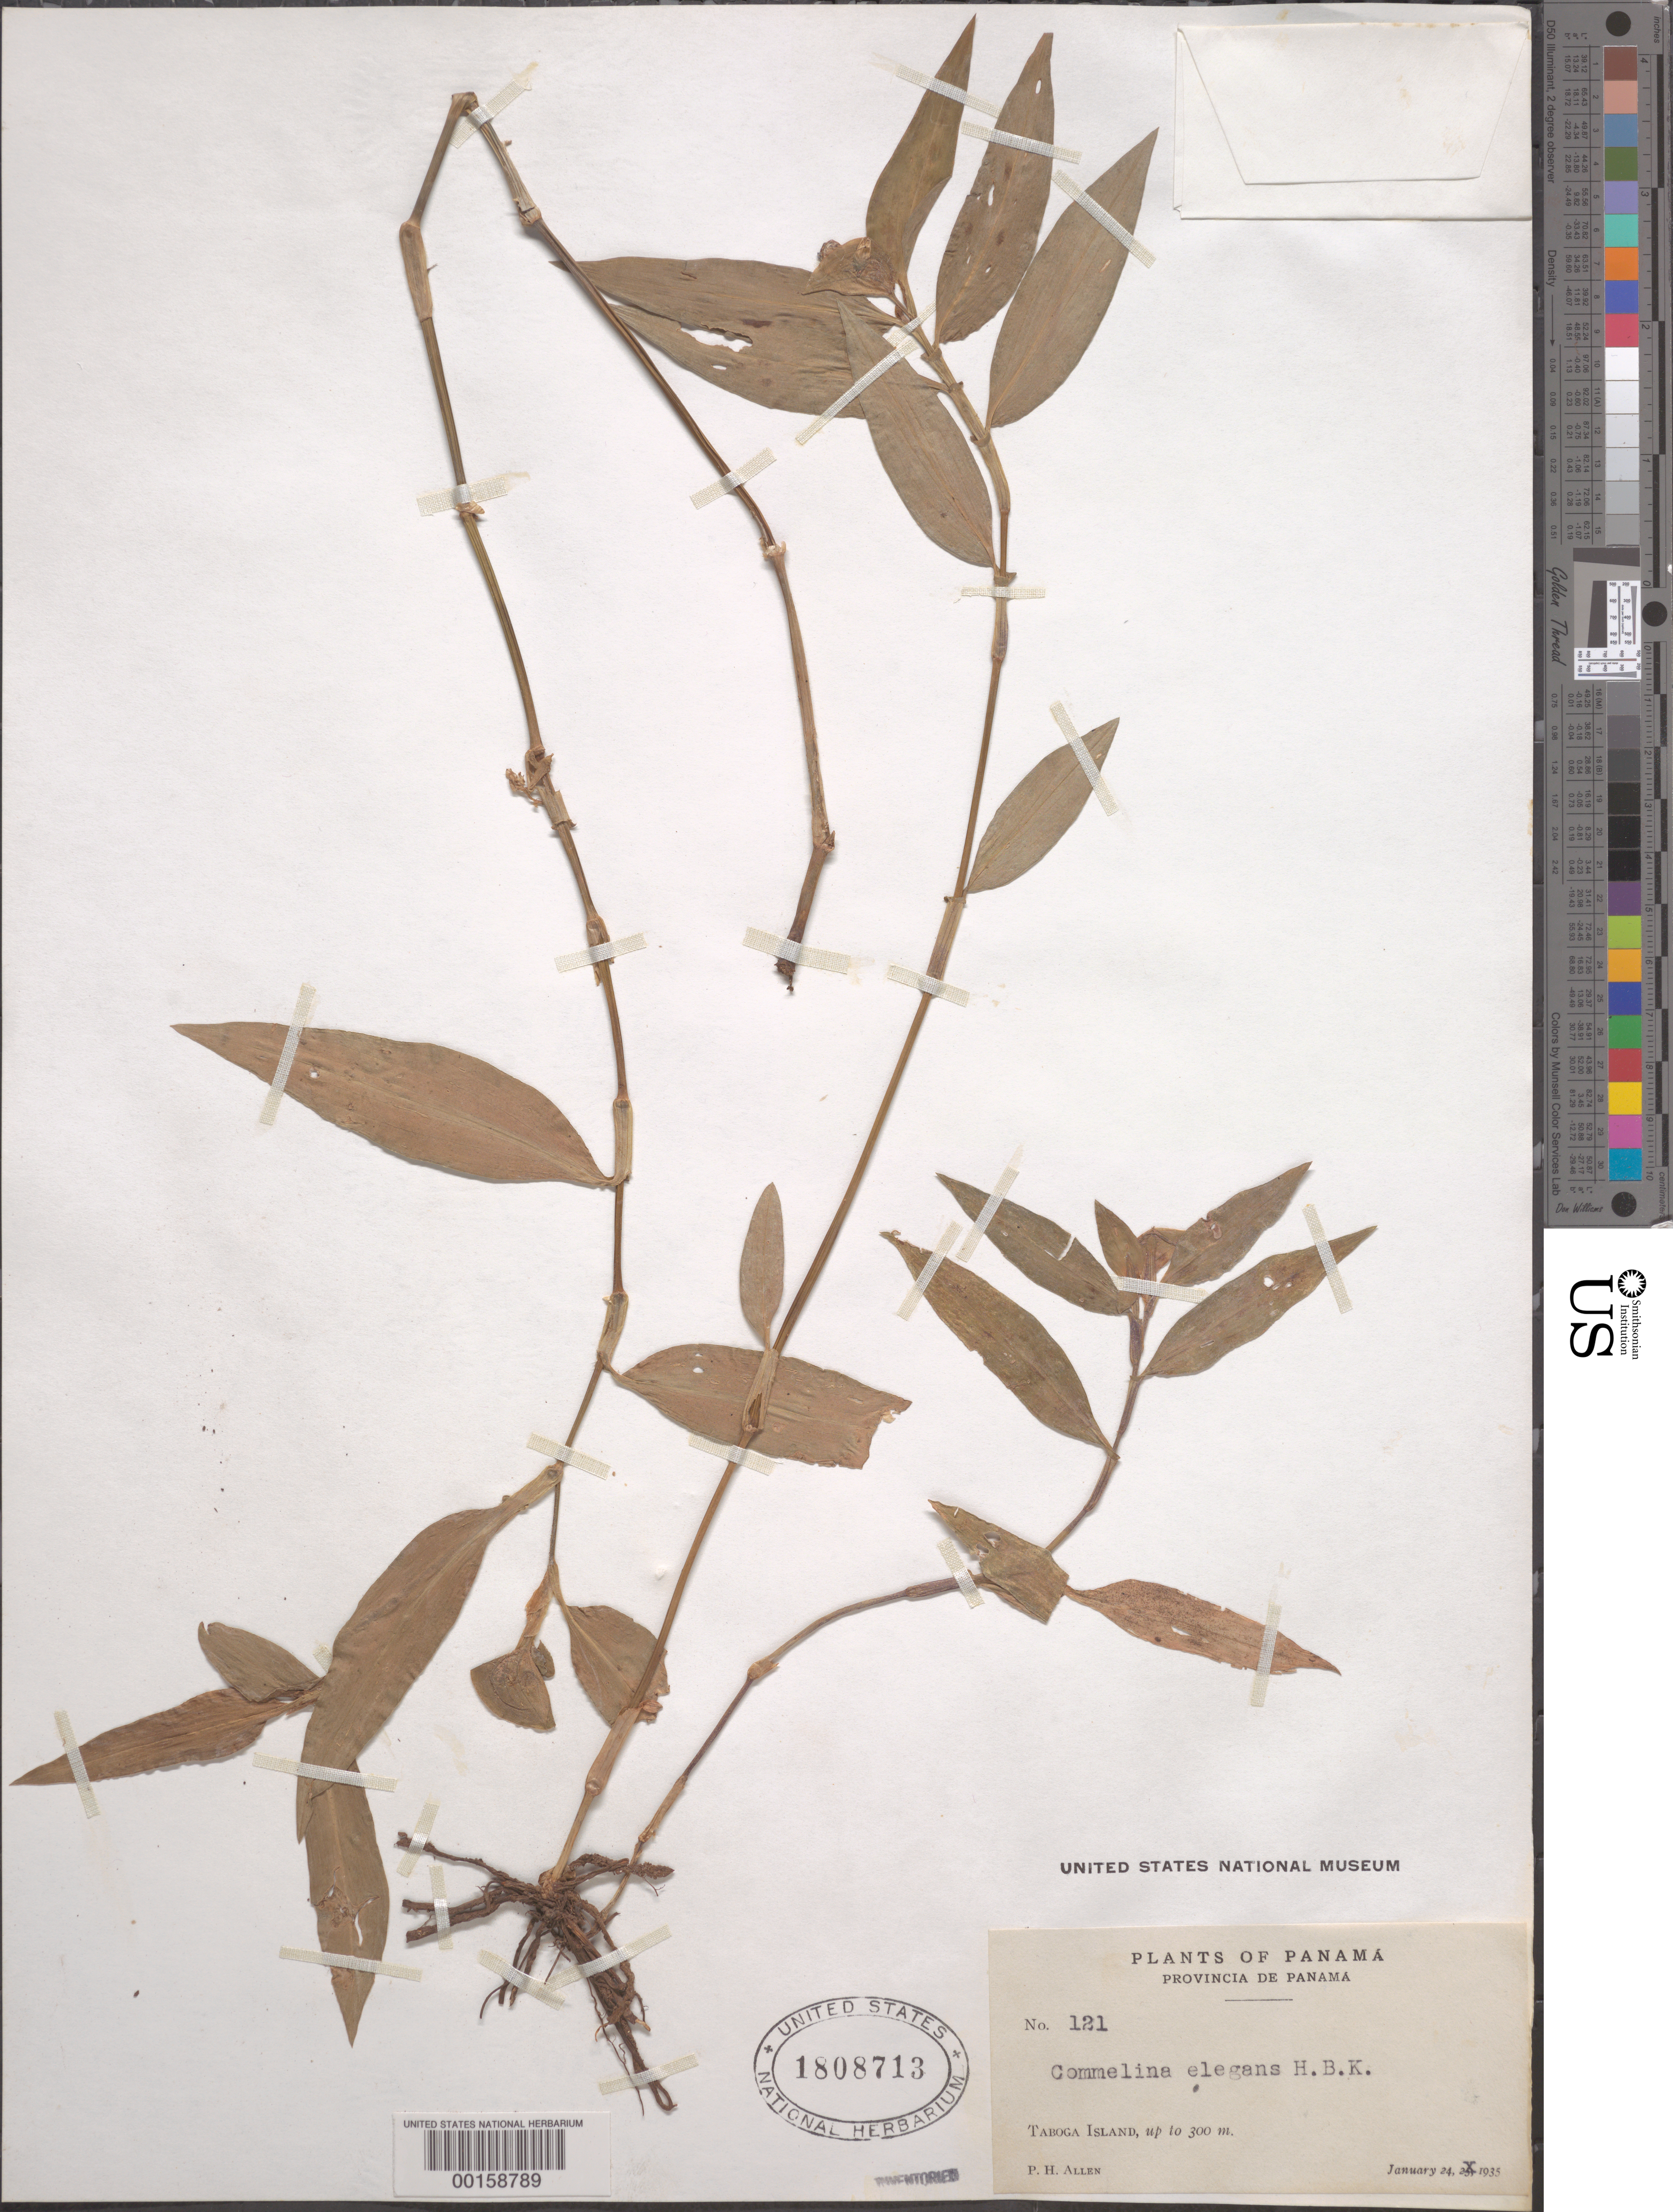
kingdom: Plantae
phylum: Tracheophyta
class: Liliopsida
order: Commelinales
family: Commelinaceae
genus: Commelina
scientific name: Commelina erecta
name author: L.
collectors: P. H. Allen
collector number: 121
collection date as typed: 24 Jan 1935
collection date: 1935-01-24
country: Panama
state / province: Panamá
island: Taboga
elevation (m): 300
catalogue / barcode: US 1808713